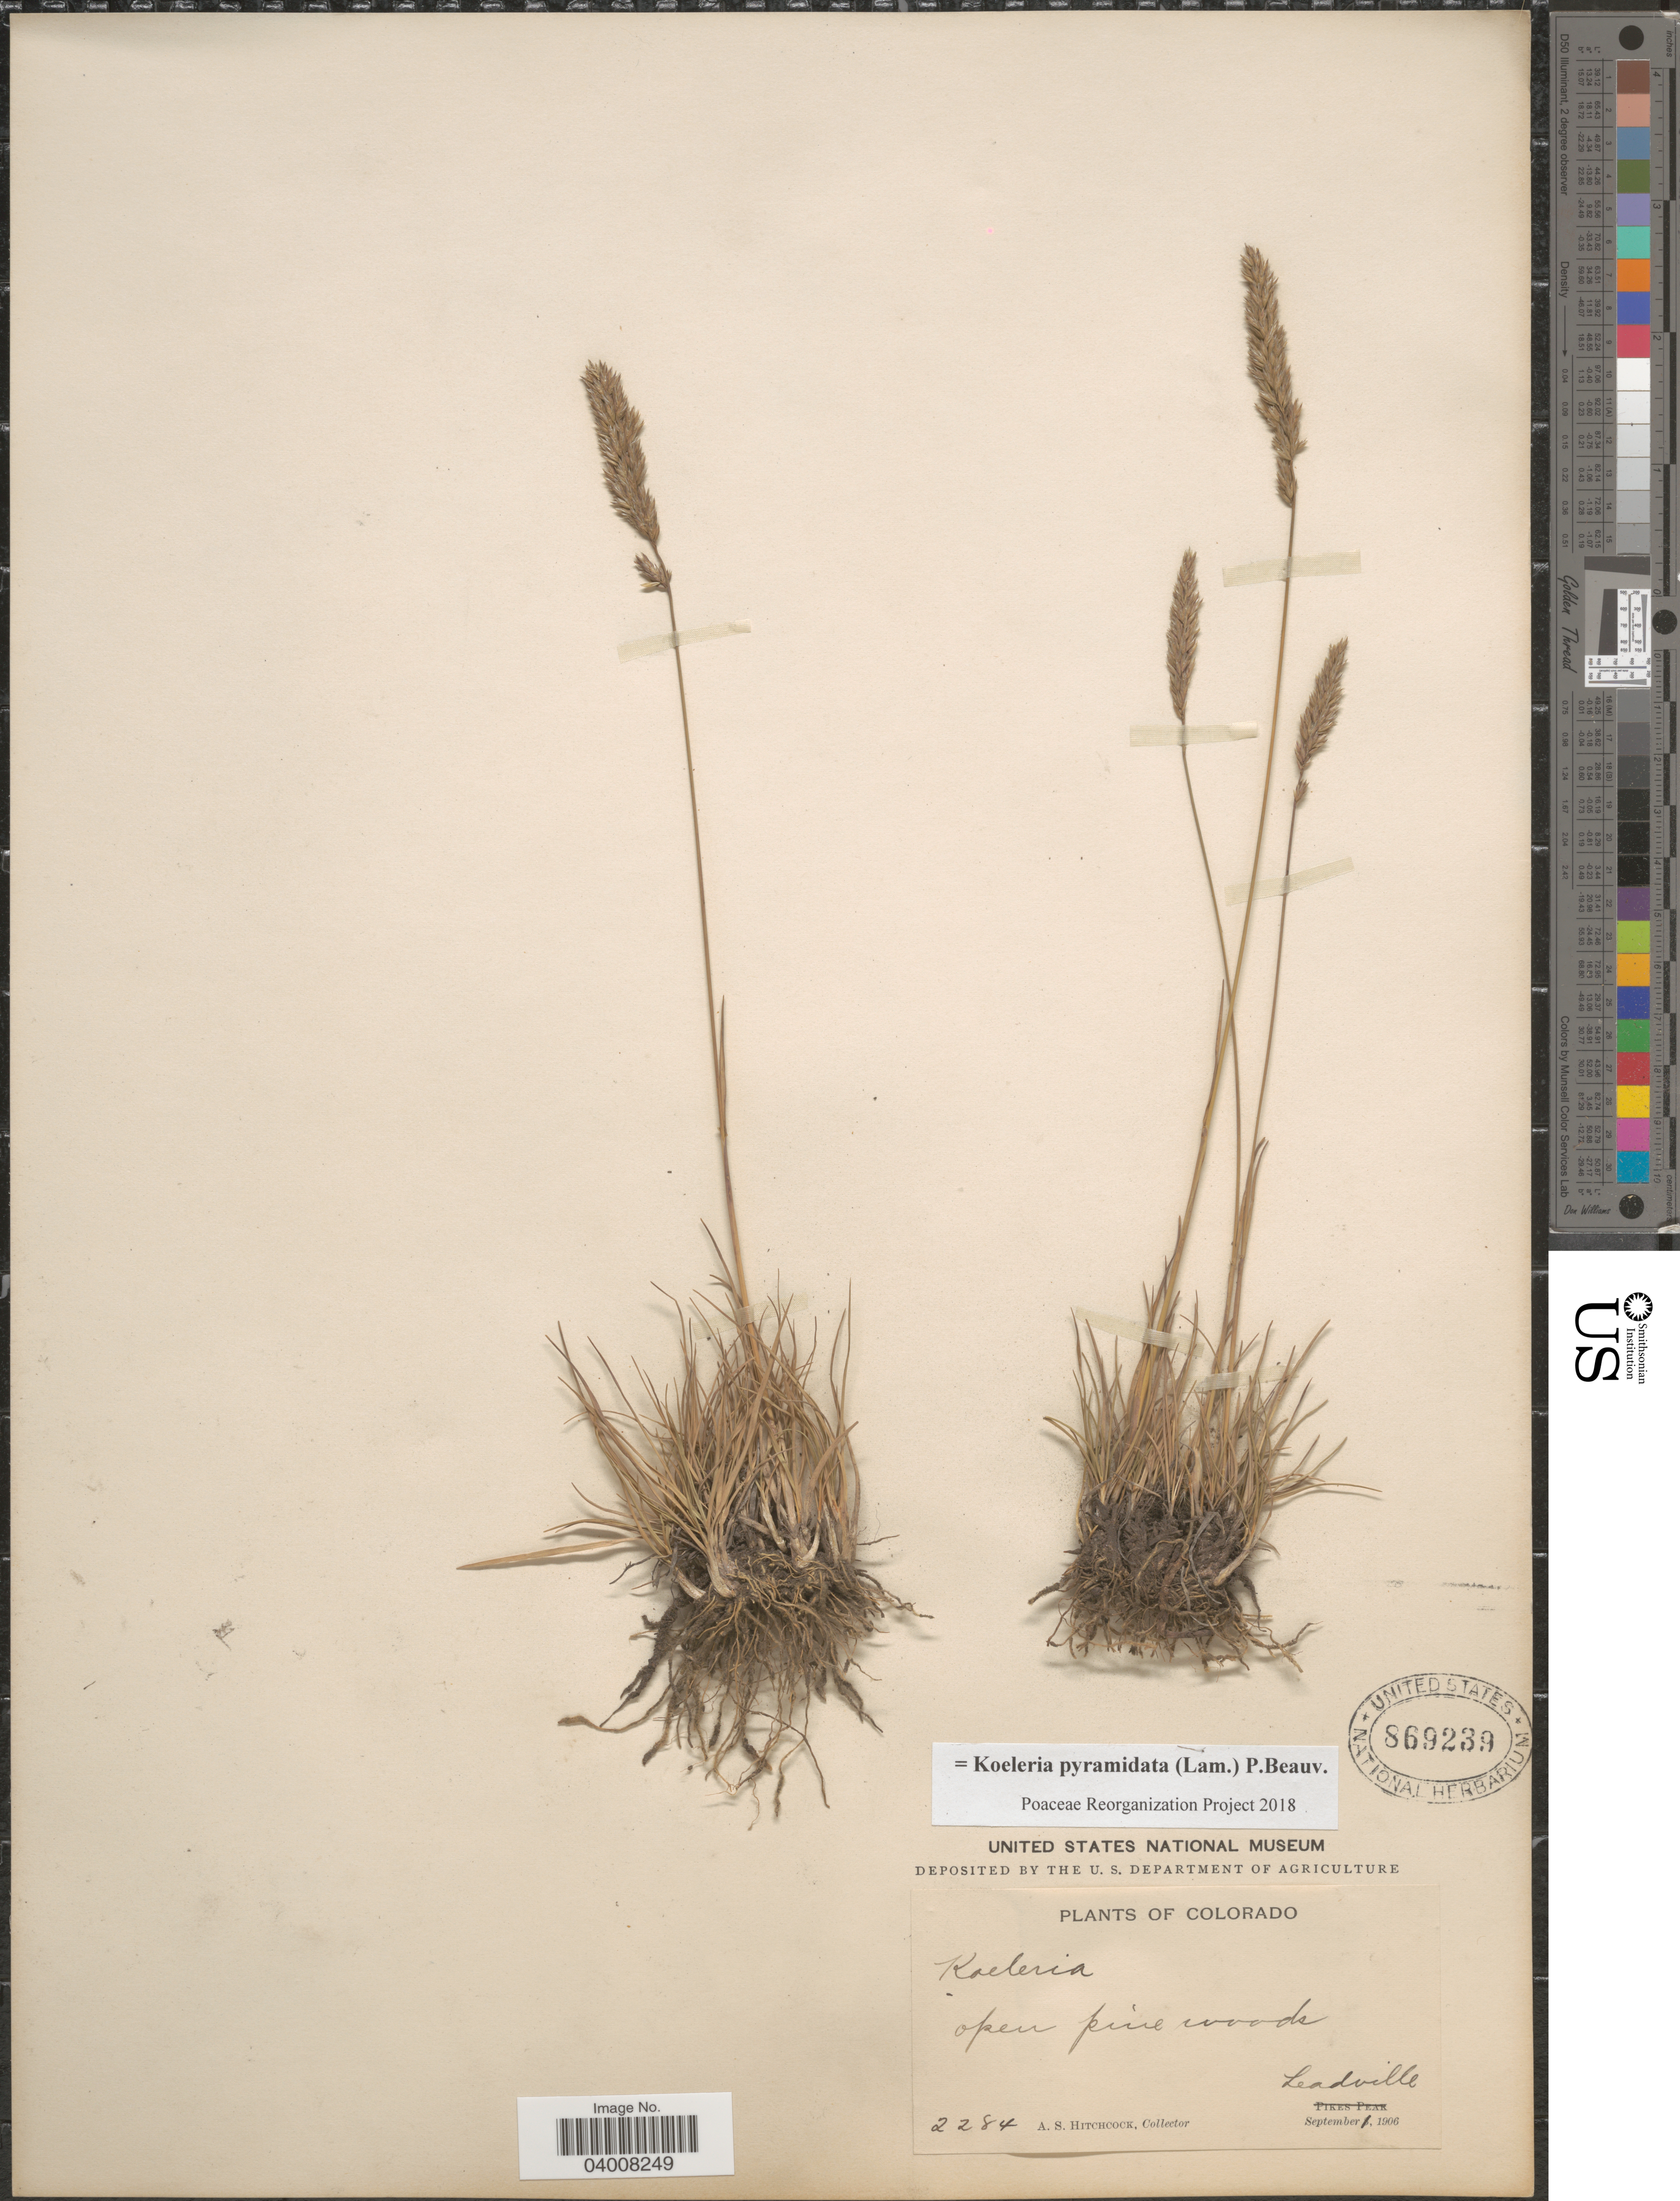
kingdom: Plantae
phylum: Tracheophyta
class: Liliopsida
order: Poales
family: Poaceae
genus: Koeleria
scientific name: Koeleria pyramidata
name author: (Lam.) P. Beauv.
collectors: A. S. Hitchcock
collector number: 2284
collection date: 1906-09-01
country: United States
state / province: Colorado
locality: Leadville.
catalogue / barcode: US 869239